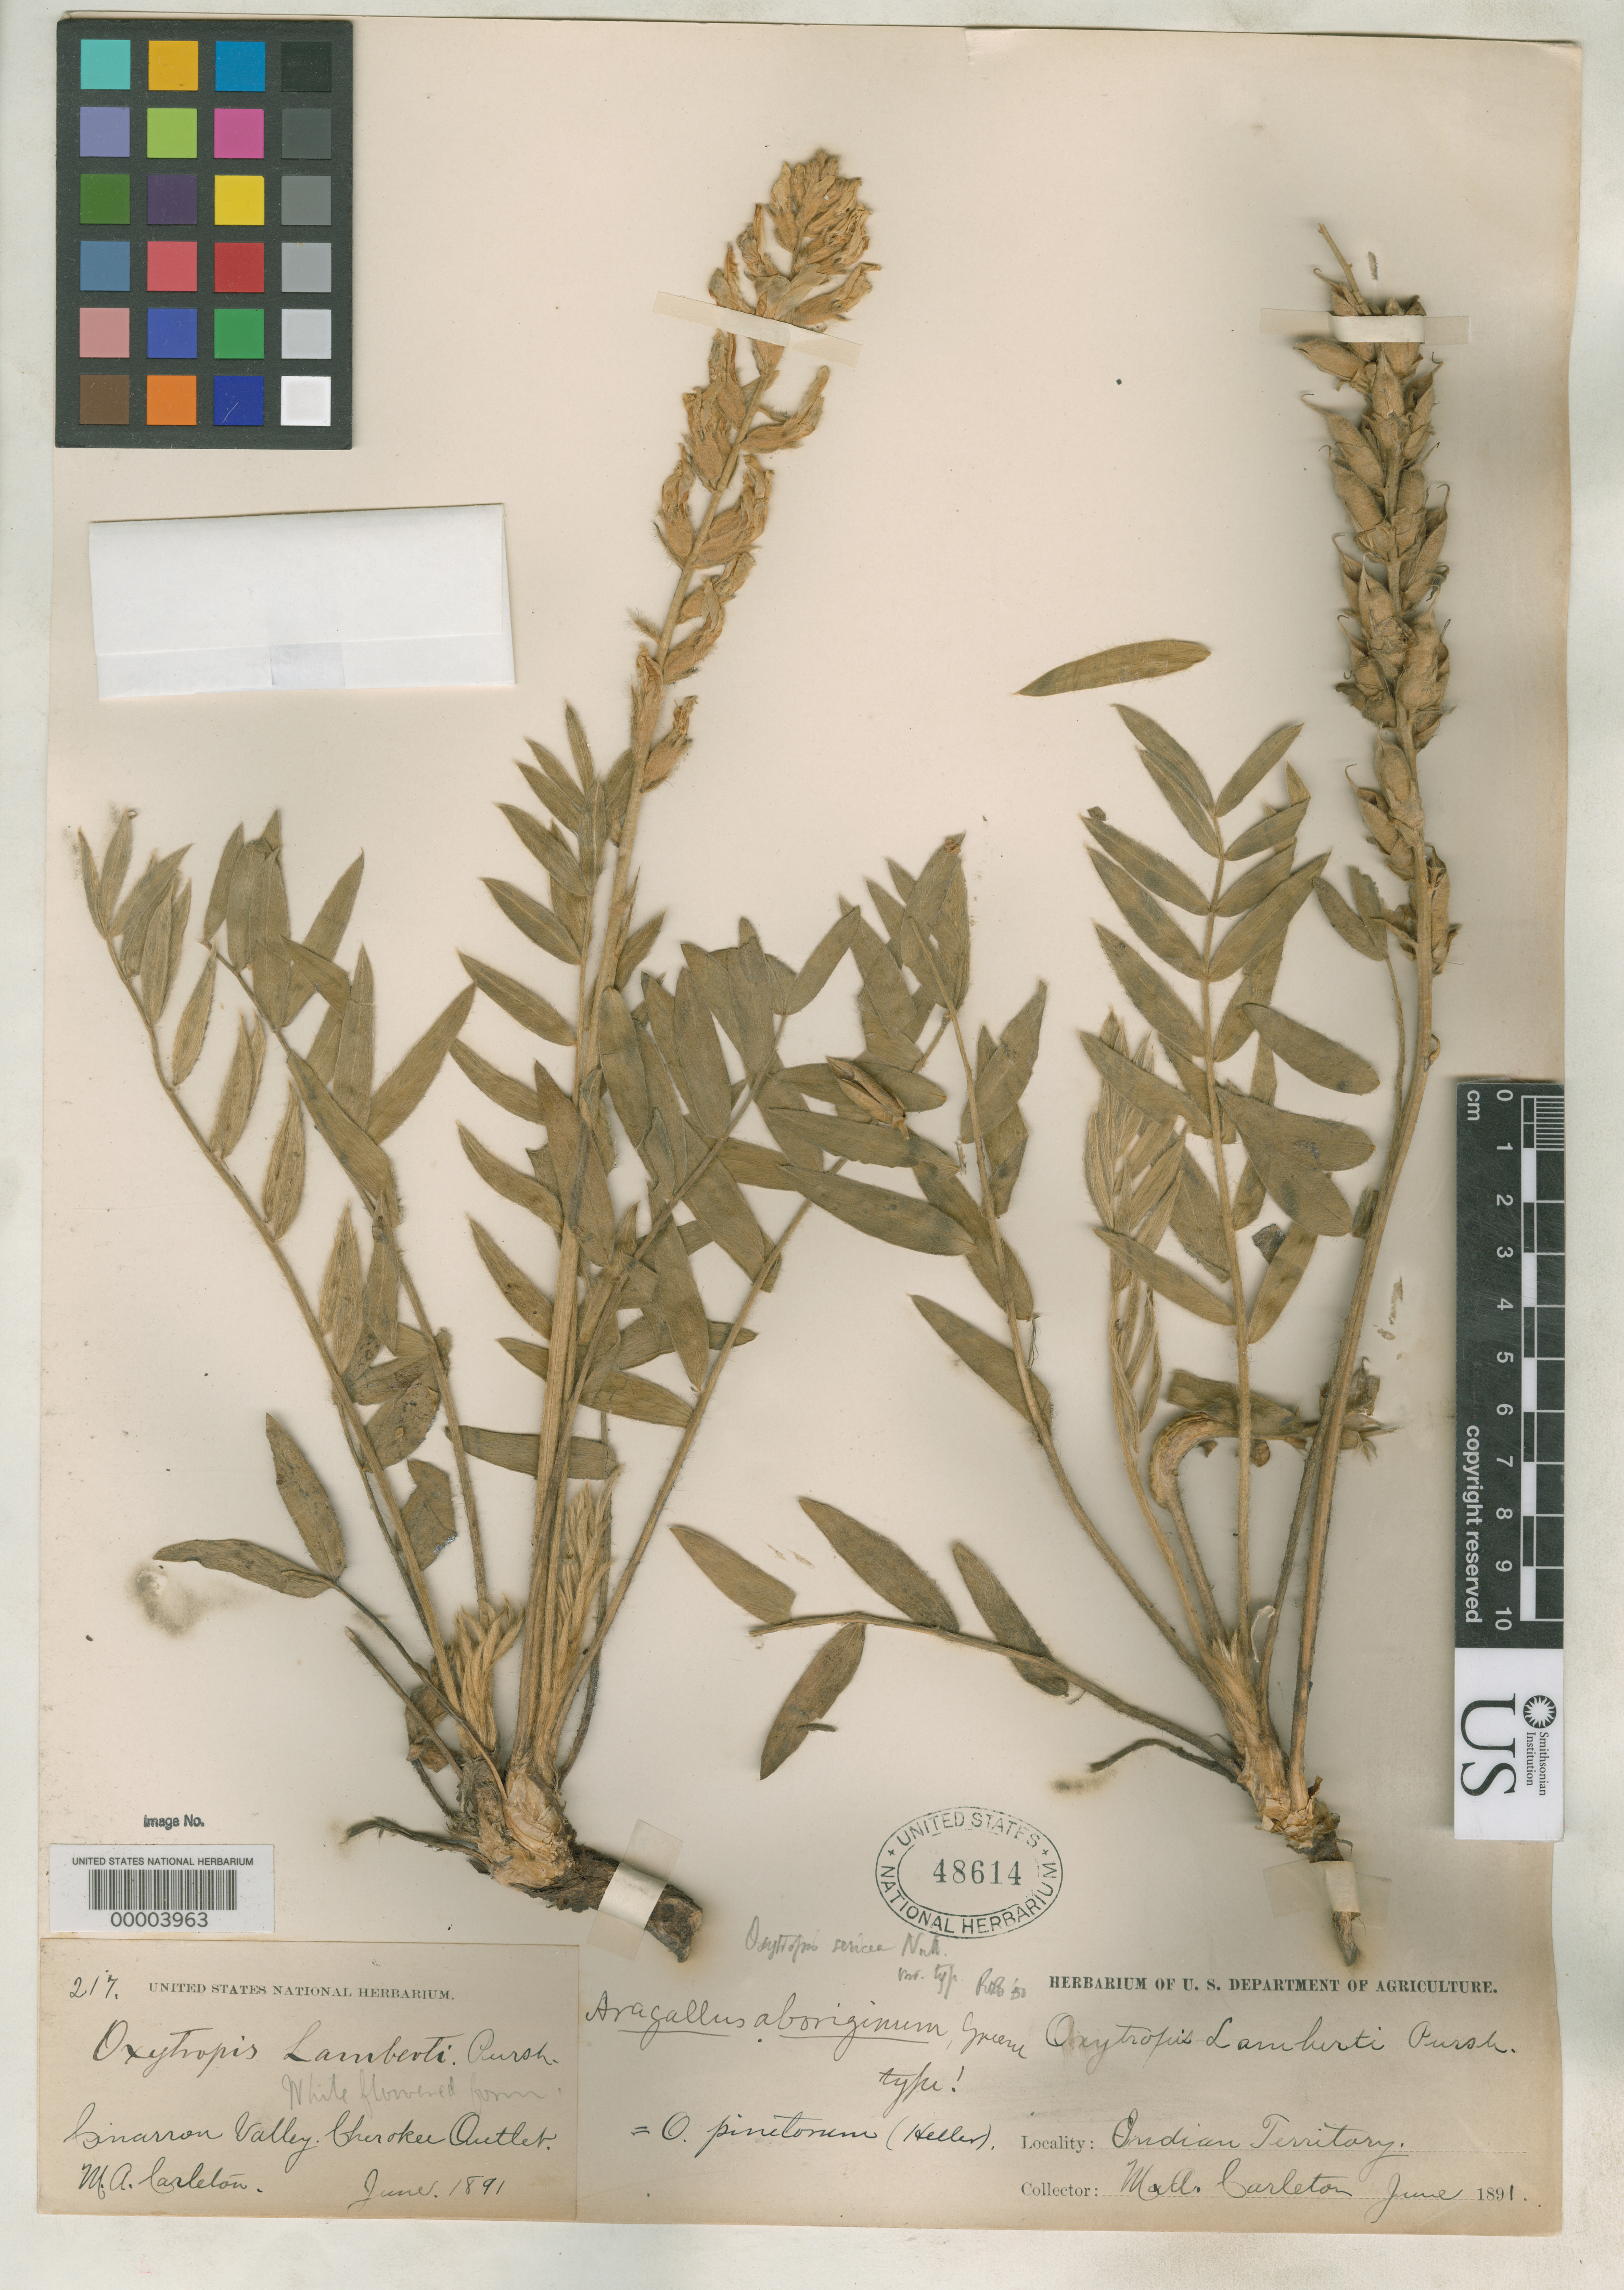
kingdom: Plantae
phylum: Tracheophyta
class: Magnoliopsida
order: Fabales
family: Fabaceae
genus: Aragallus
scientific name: Aragallus aboriginum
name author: Greene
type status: Holotype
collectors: M. A. Carleton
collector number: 217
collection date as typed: Jun 1891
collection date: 1891-06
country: United States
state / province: Oklahoma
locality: Cimarron Valley, Cherokee Outlet, Indian Territory.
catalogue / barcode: US 48614